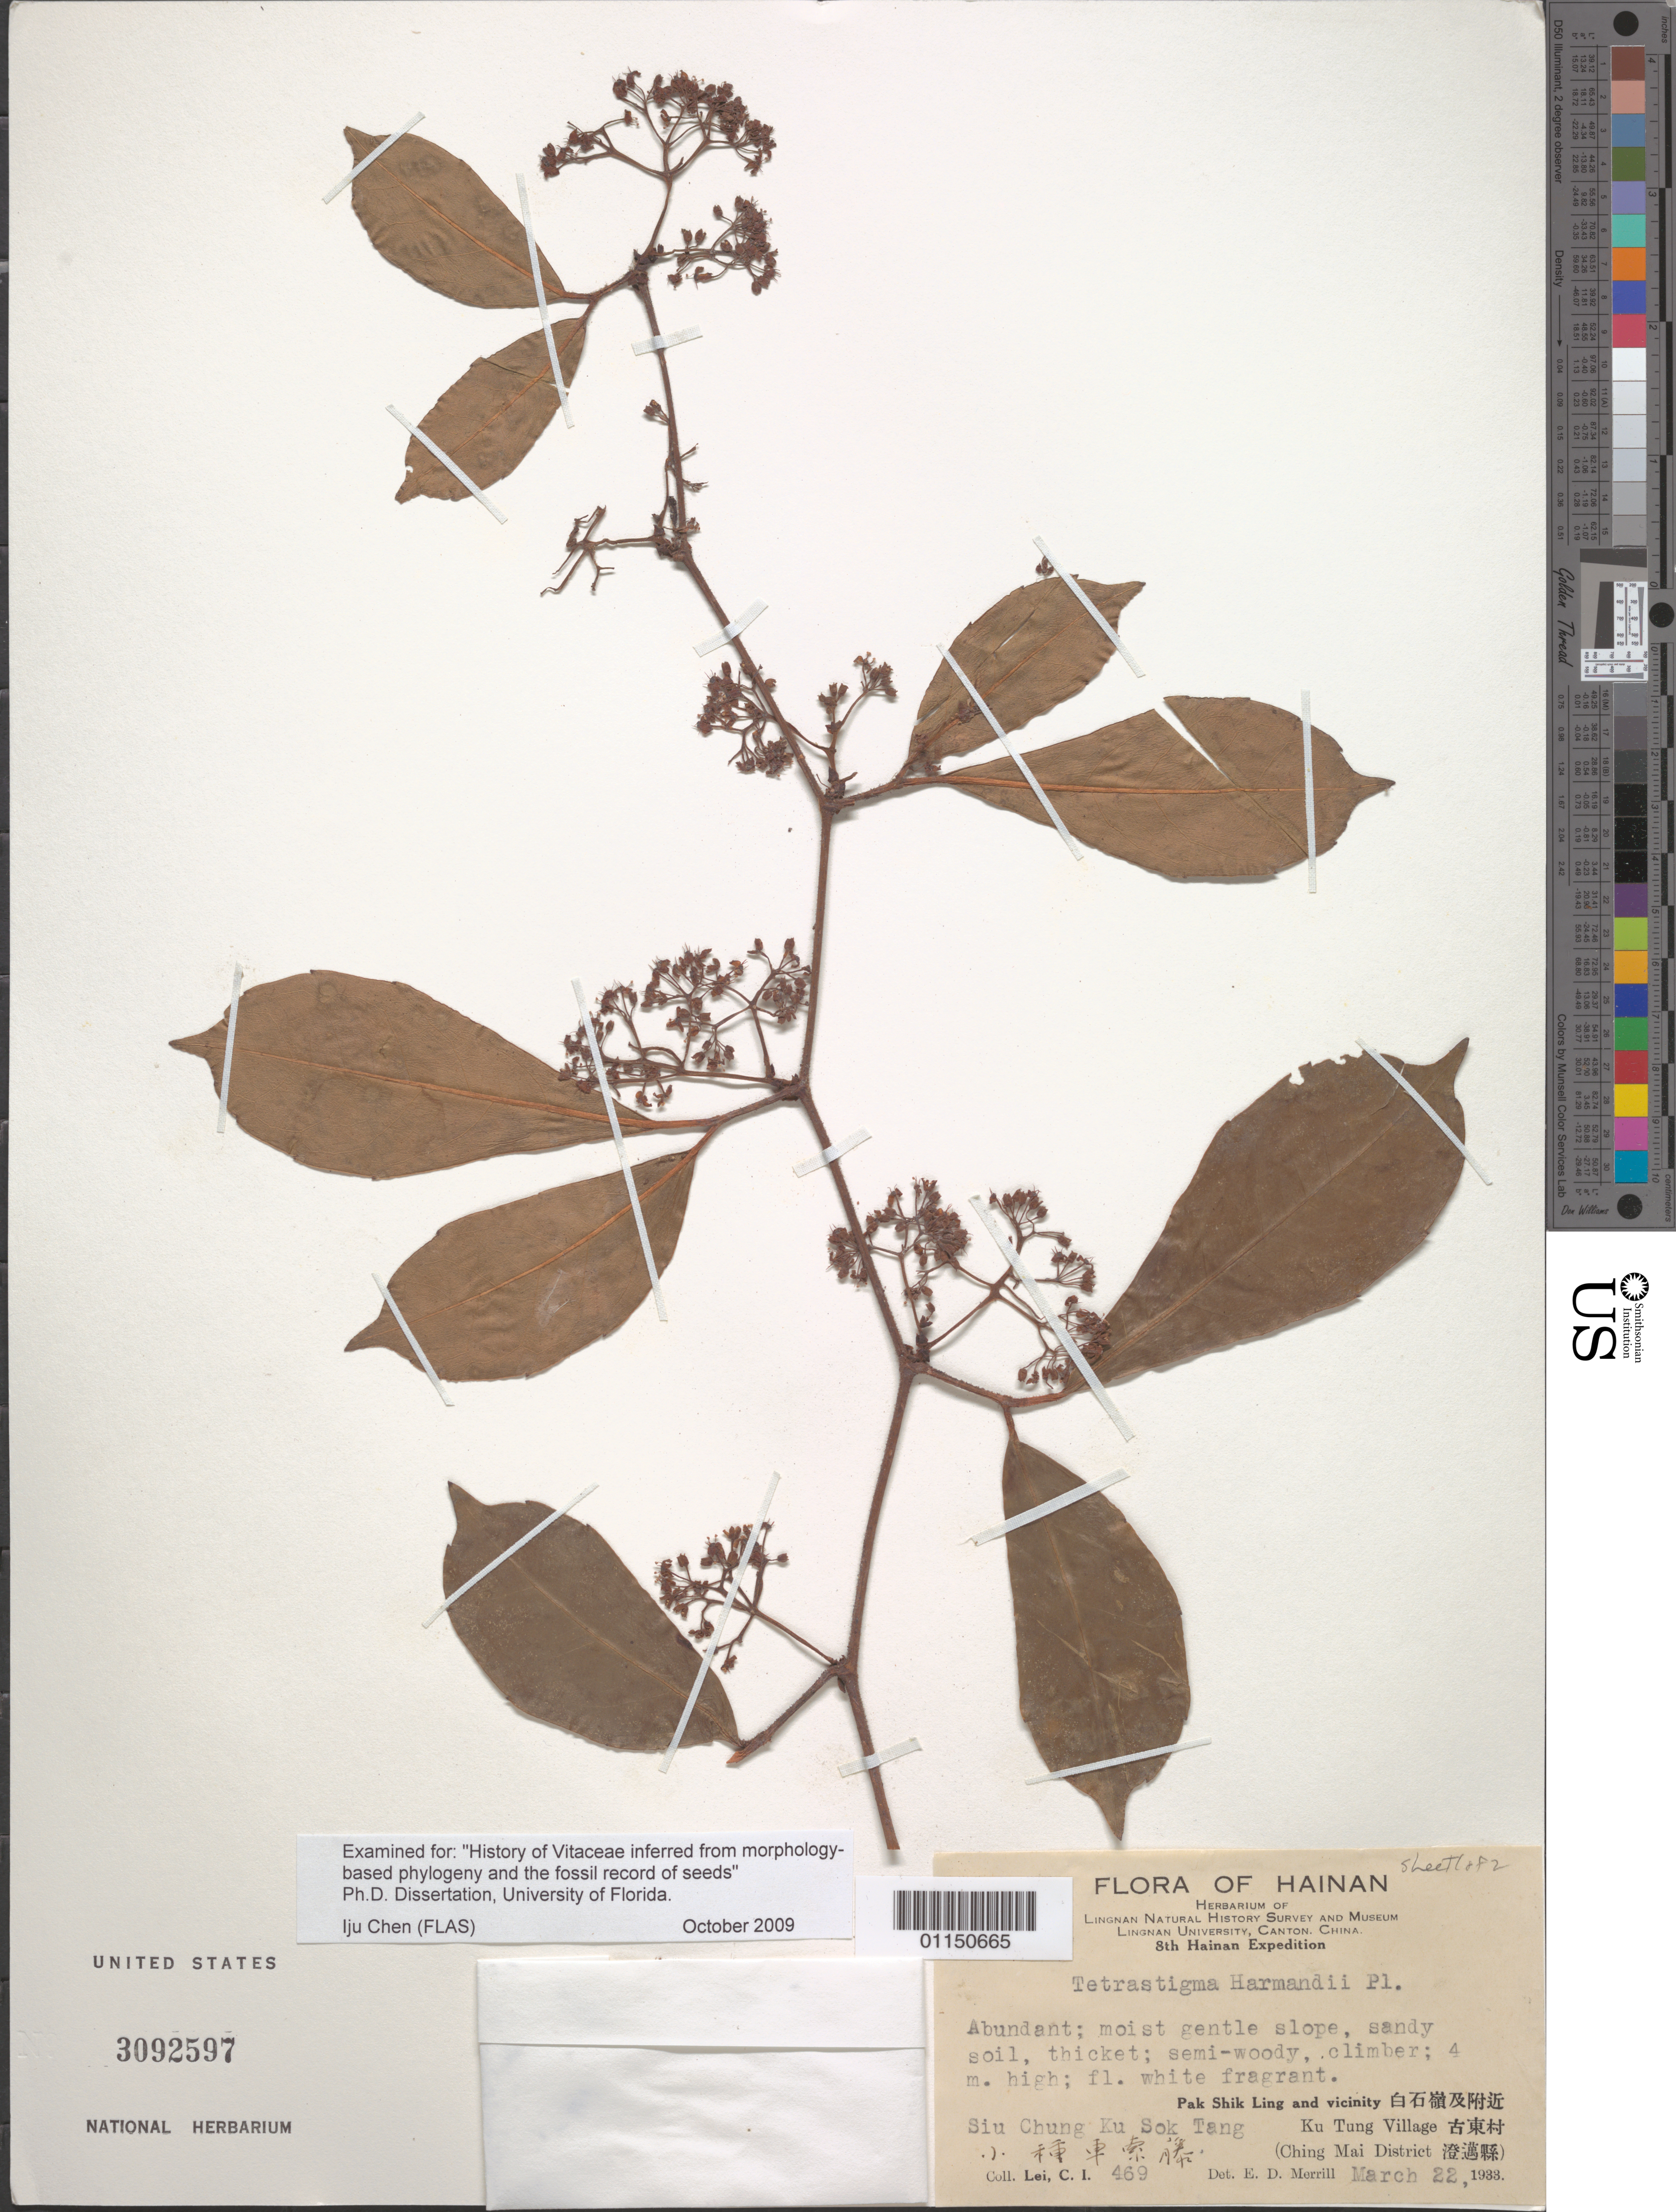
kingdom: Plantae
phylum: Tracheophyta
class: Magnoliopsida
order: Vitales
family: Vitaceae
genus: Tetrastigma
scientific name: Tetrastigma harmandii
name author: Planch.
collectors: C. I. Lei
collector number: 469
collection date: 1933-03-22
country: China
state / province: Hainan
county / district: Ching Mai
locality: Pak Shik Ling and vicinity. Ku Tung Village.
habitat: Abundant; moist gentle slope, sandy soil, thicket; semi-woody, climber.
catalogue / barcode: US 3092597